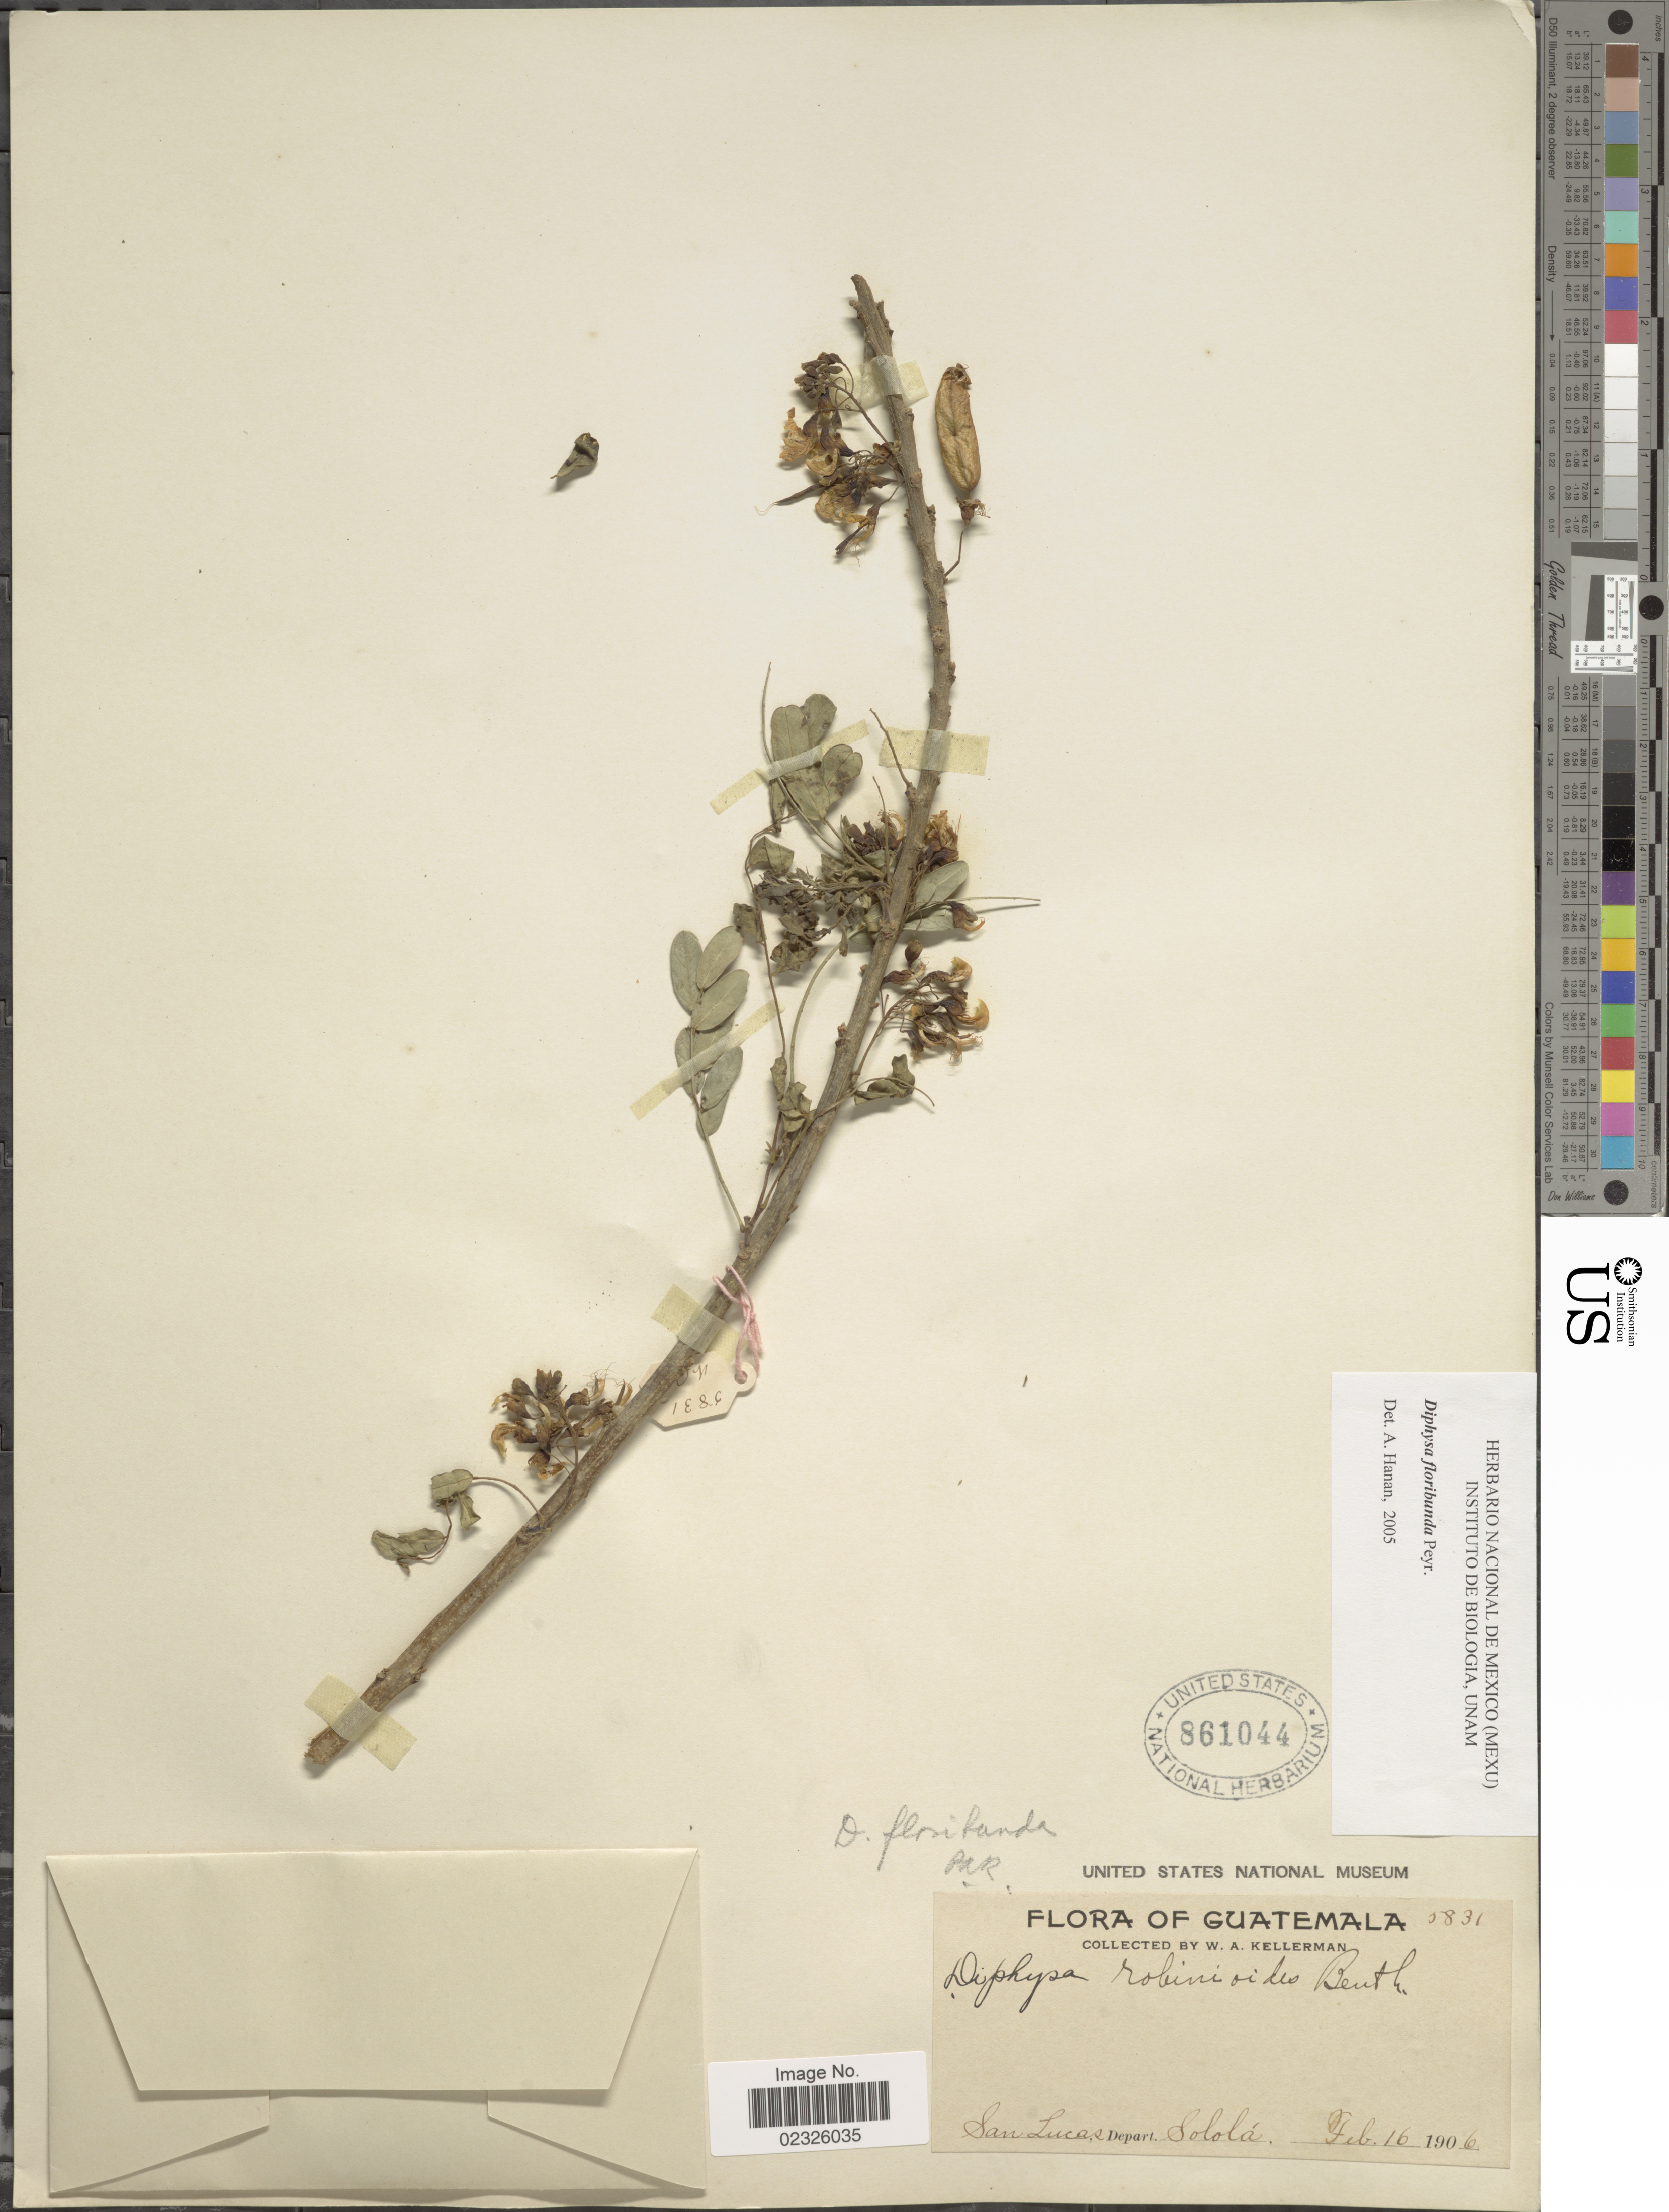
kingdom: Plantae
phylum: Tracheophyta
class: Magnoliopsida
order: Fabales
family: Fabaceae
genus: Diphysa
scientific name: Diphysa floribunda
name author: Peyr.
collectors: W. Kellerman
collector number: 5831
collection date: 1906-02-16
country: Guatemala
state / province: Sololá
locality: San Lucas, Depart Sololá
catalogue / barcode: US 861044